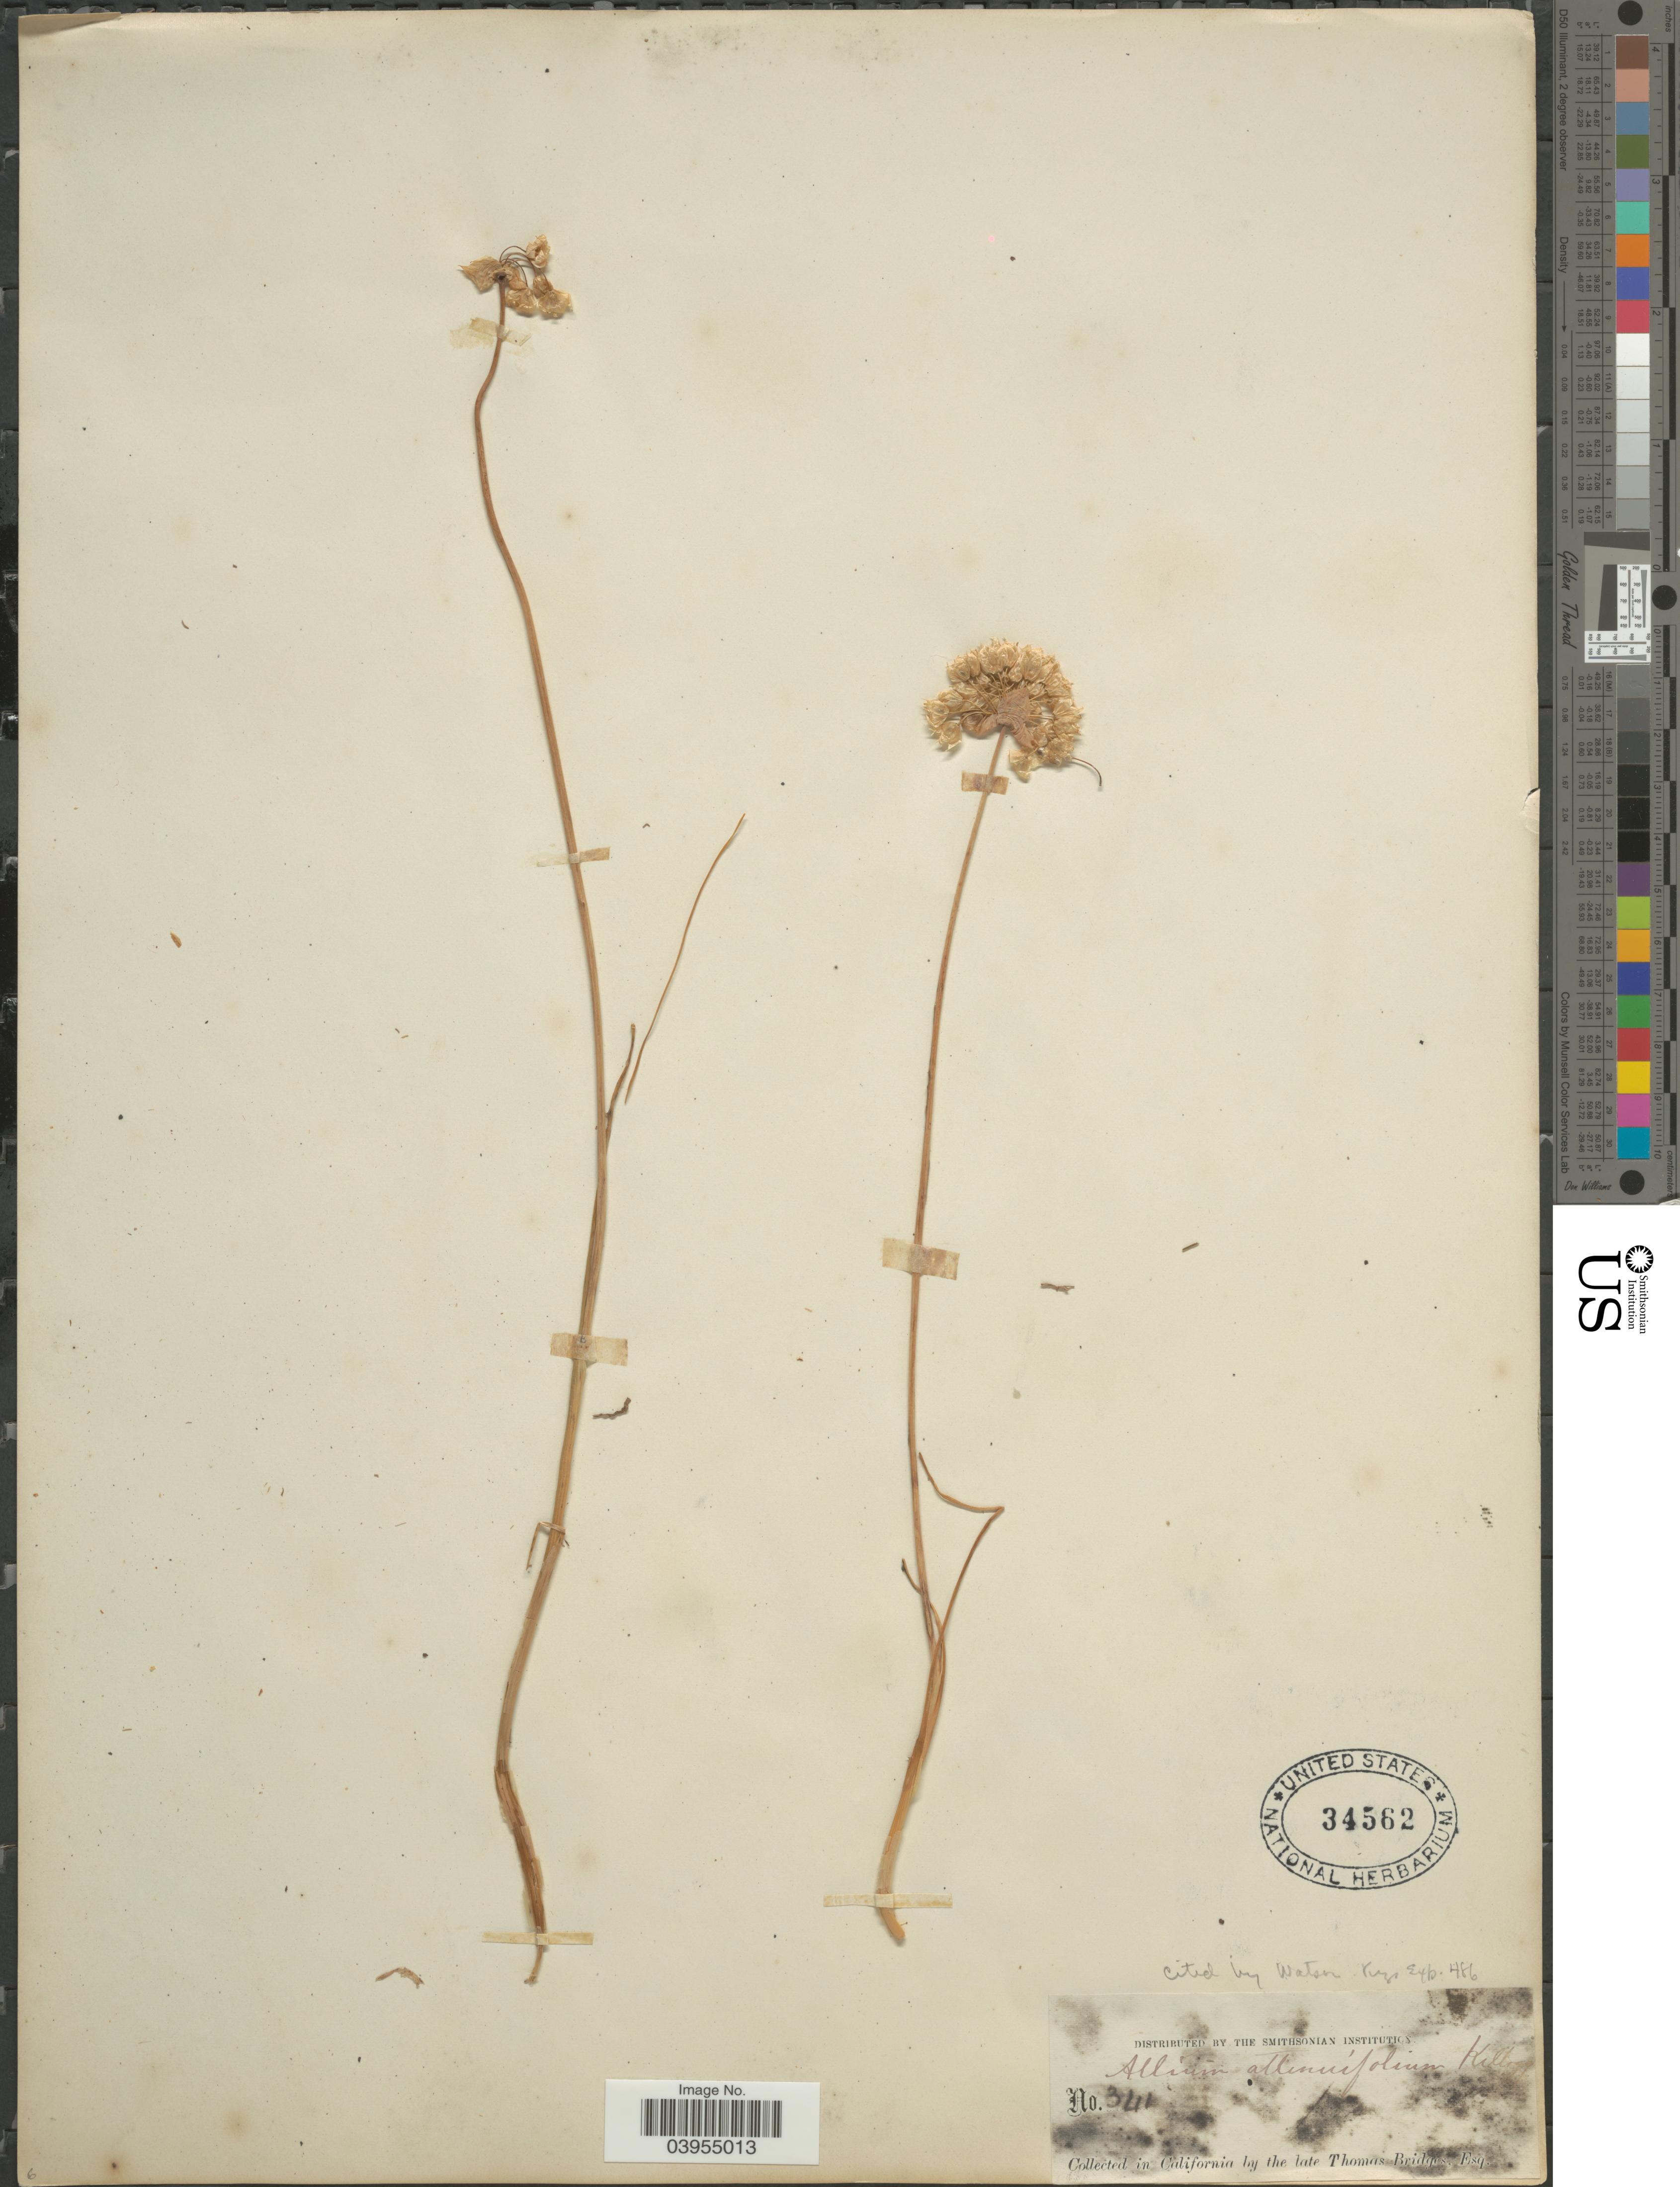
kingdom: Plantae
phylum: Tracheophyta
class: Liliopsida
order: Asparagales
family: Amaryllidaceae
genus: Allium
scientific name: Allium attenuifolium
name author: Kellogg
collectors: T. Bridges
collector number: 341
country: United States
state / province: California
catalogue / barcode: US 34562